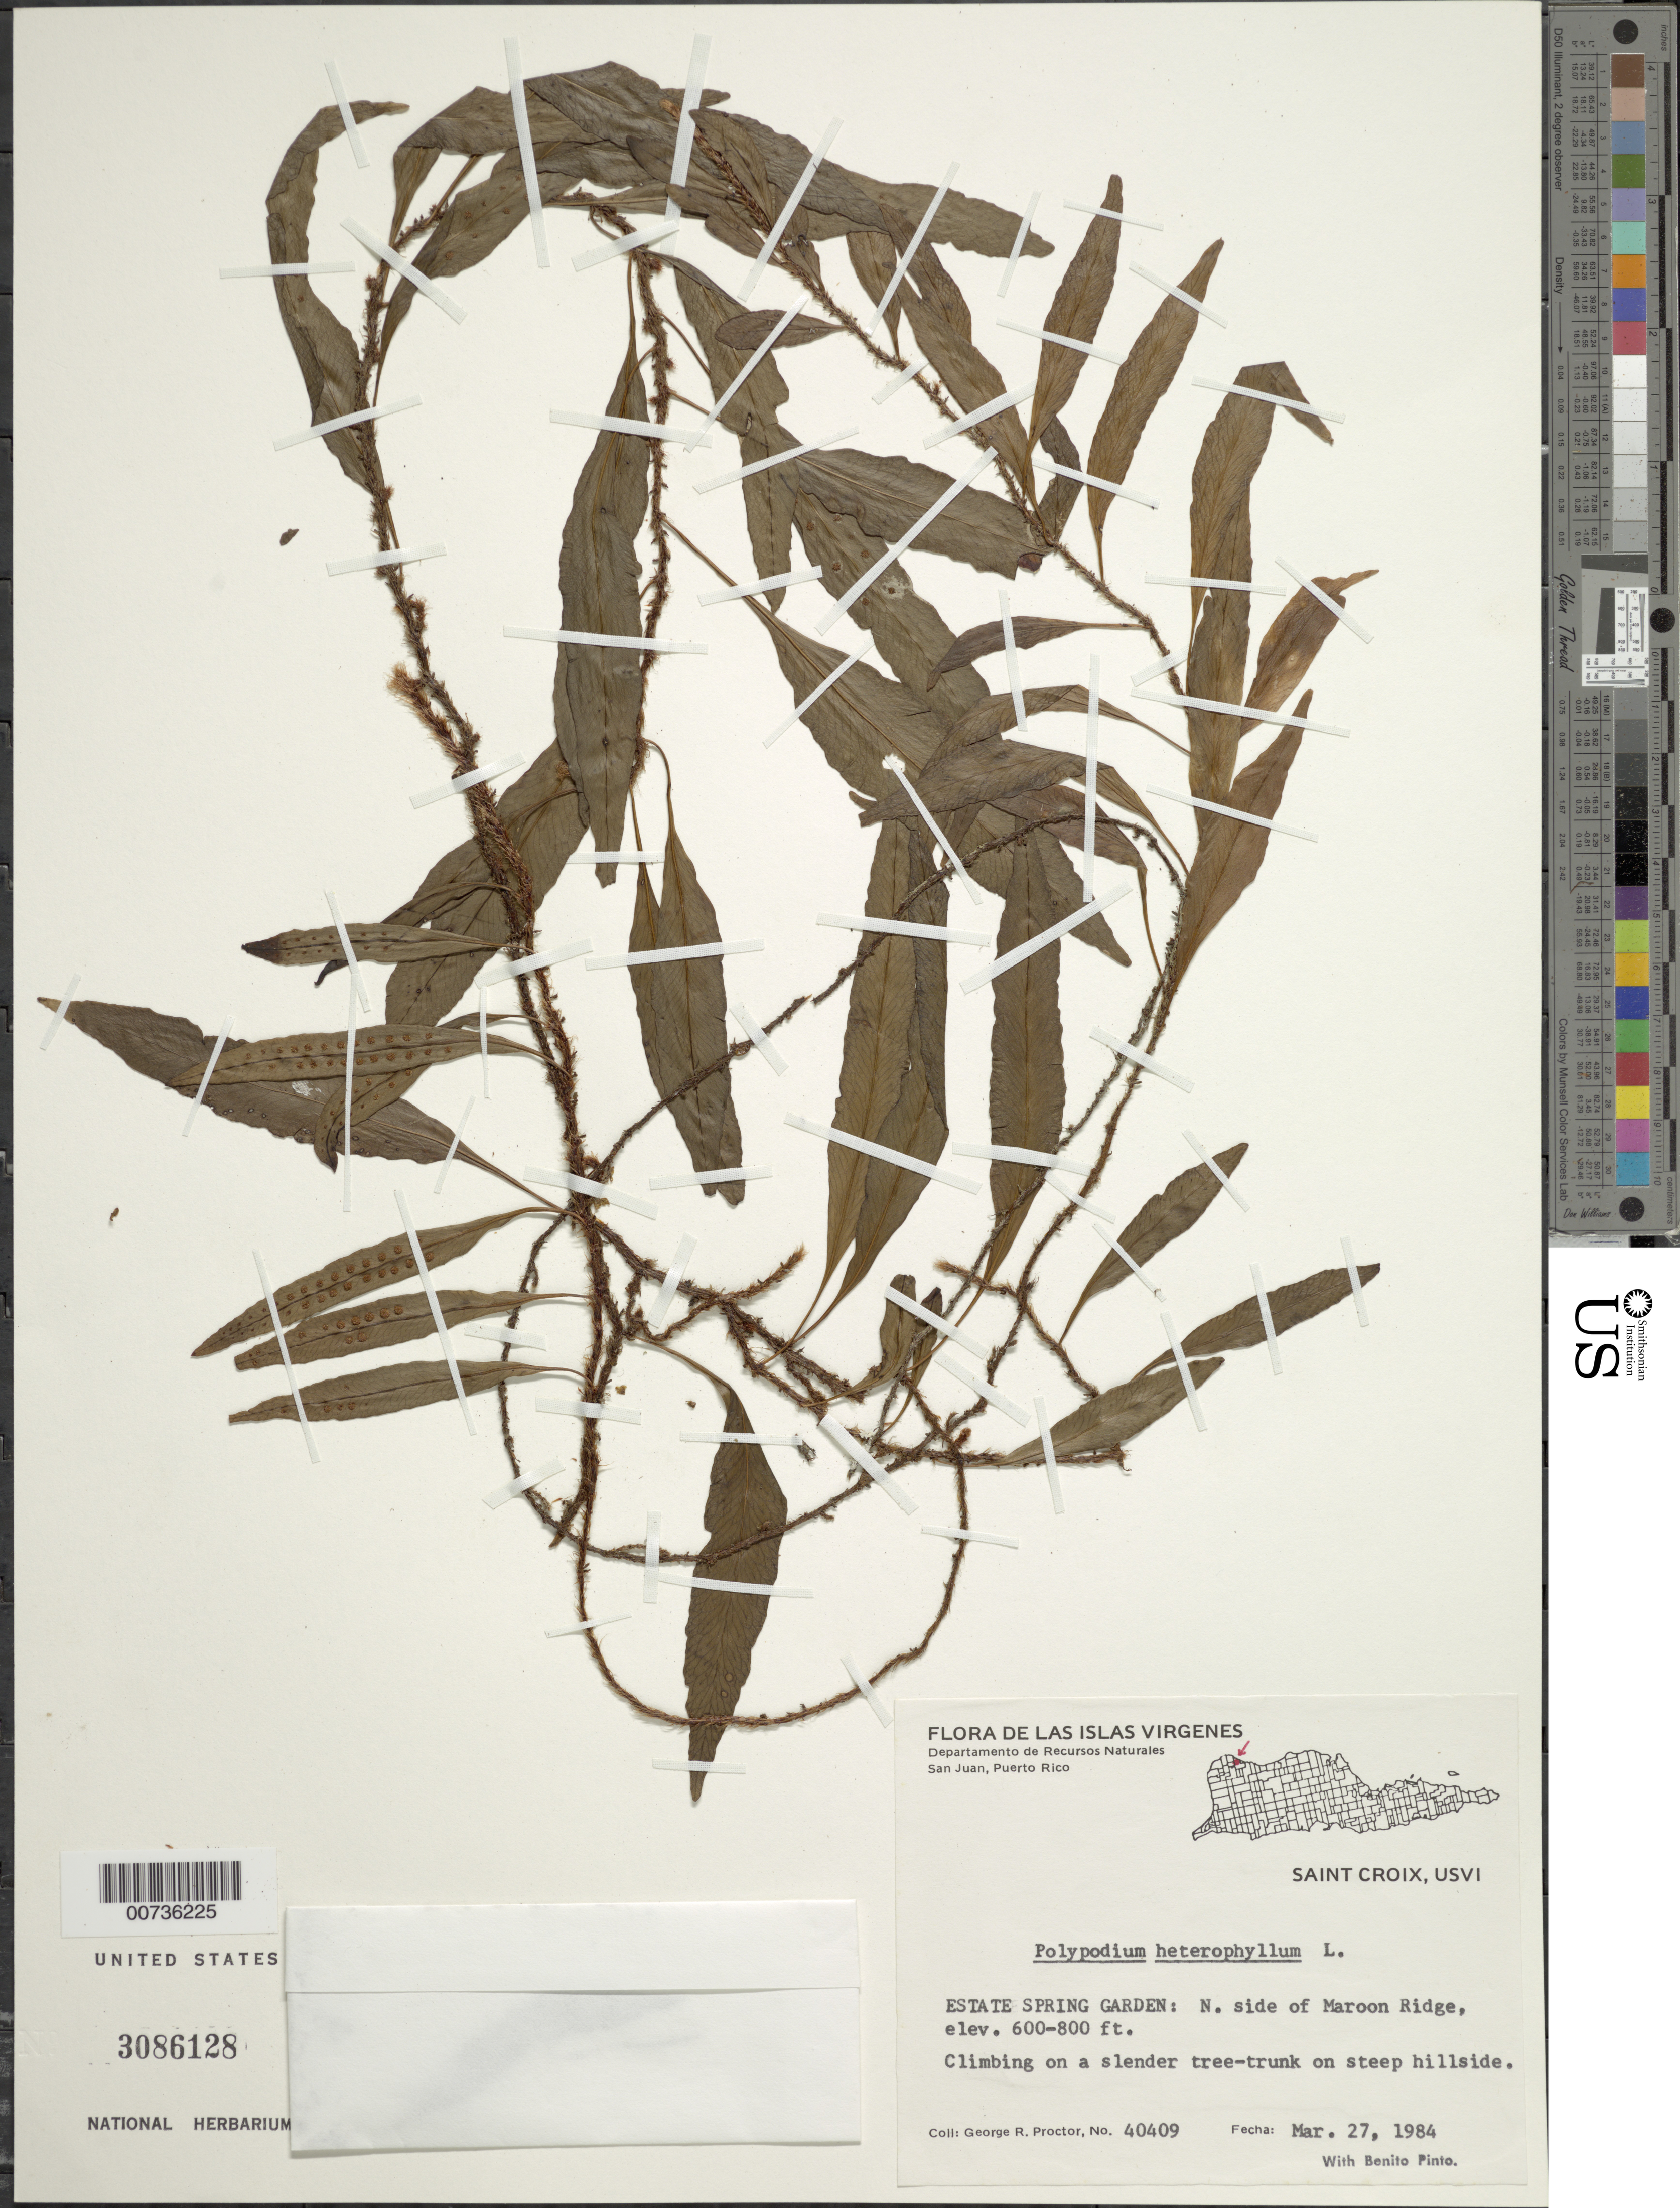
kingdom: Plantae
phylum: Tracheophyta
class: Polypodiopsida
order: Polypodiales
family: Polypodiaceae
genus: Microgramma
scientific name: Microgramma heterophylla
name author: (L.) Wherry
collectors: G. R. Proctor & B. Pinto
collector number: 40409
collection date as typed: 27 Mar 1984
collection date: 1984-03-27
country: U.S. Virgin Islands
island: St. Croix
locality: Estate Spring Garden: N. side of Maroon Ridge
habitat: Climbing on a slender tree-trunk on step hillside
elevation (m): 183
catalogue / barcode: US 3086128